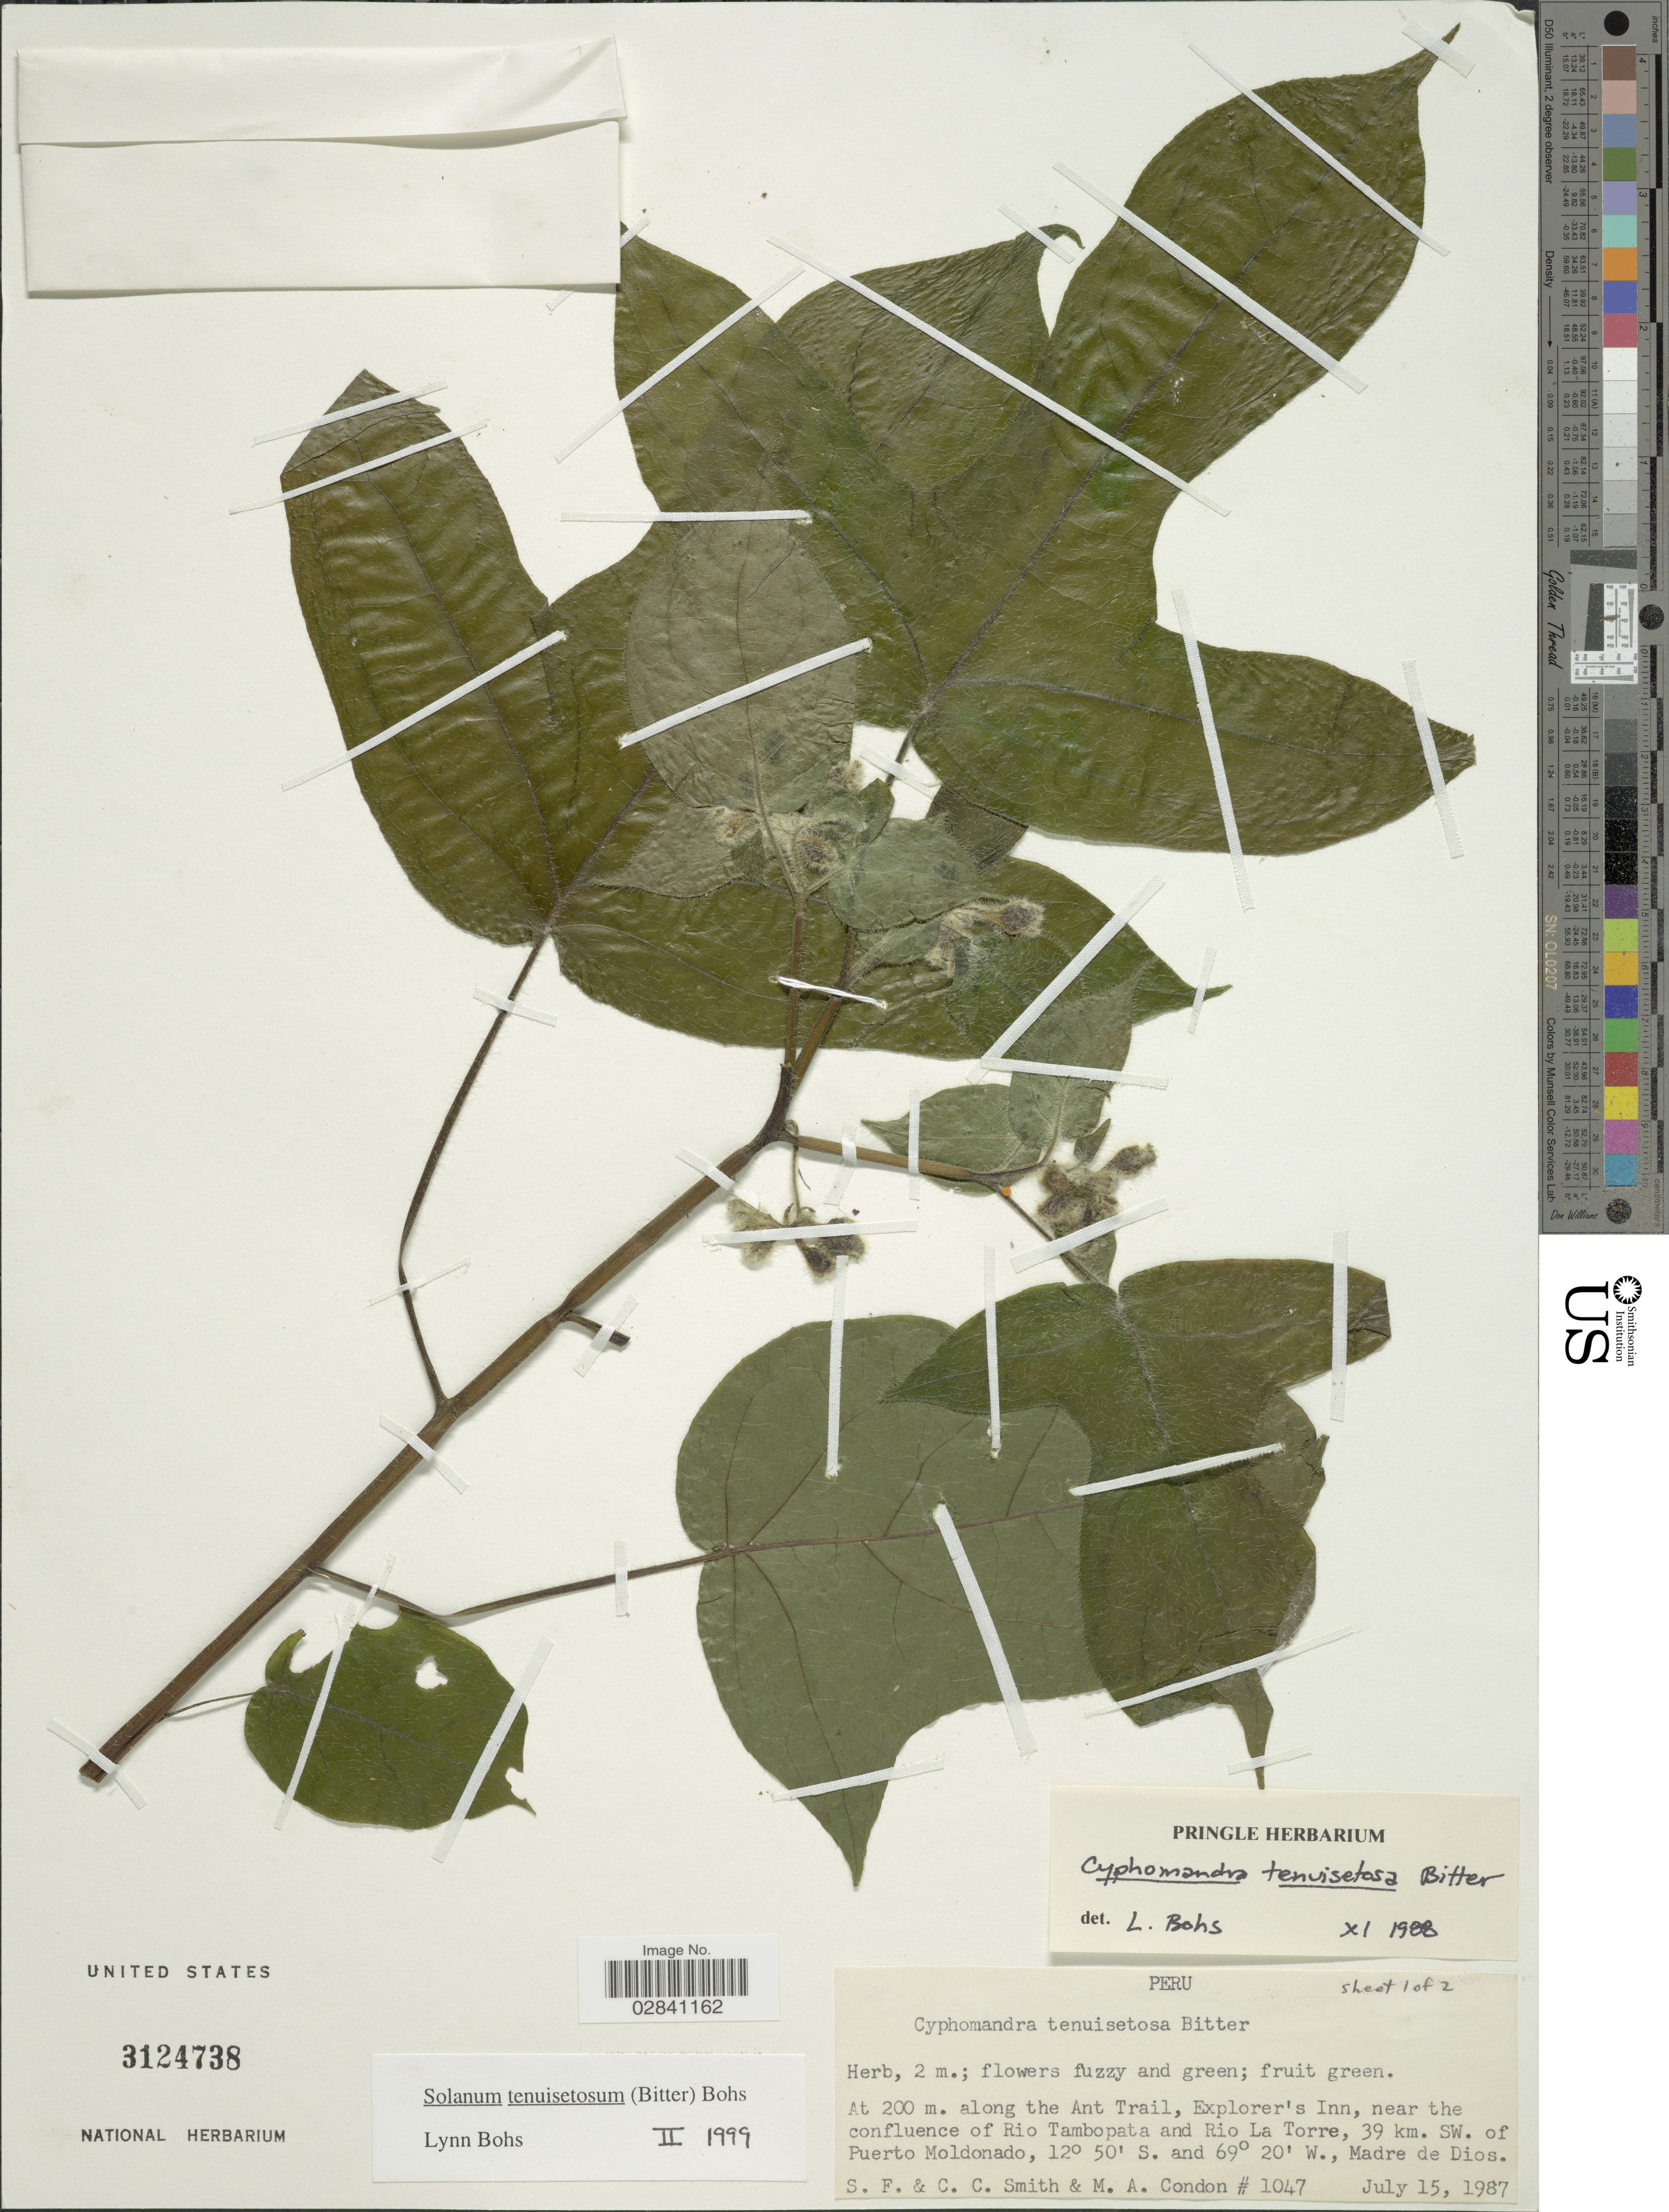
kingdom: Plantae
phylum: Tracheophyta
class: Magnoliopsida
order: Solanales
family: Solanaceae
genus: Cyphomandra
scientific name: Cyphomandra tenuisetosa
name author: Bitter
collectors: S.F. Smith, C. C. Smith & M. Condon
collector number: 1047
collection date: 1987-07-15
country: Peru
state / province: Madre de Dios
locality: Along the Ant Trail, Explorer's Inn, near the confluence of Rio Tambopata and Rio La Torre, 39 km. SW. of Puerto Moldonado.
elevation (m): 200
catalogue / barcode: US 3124738